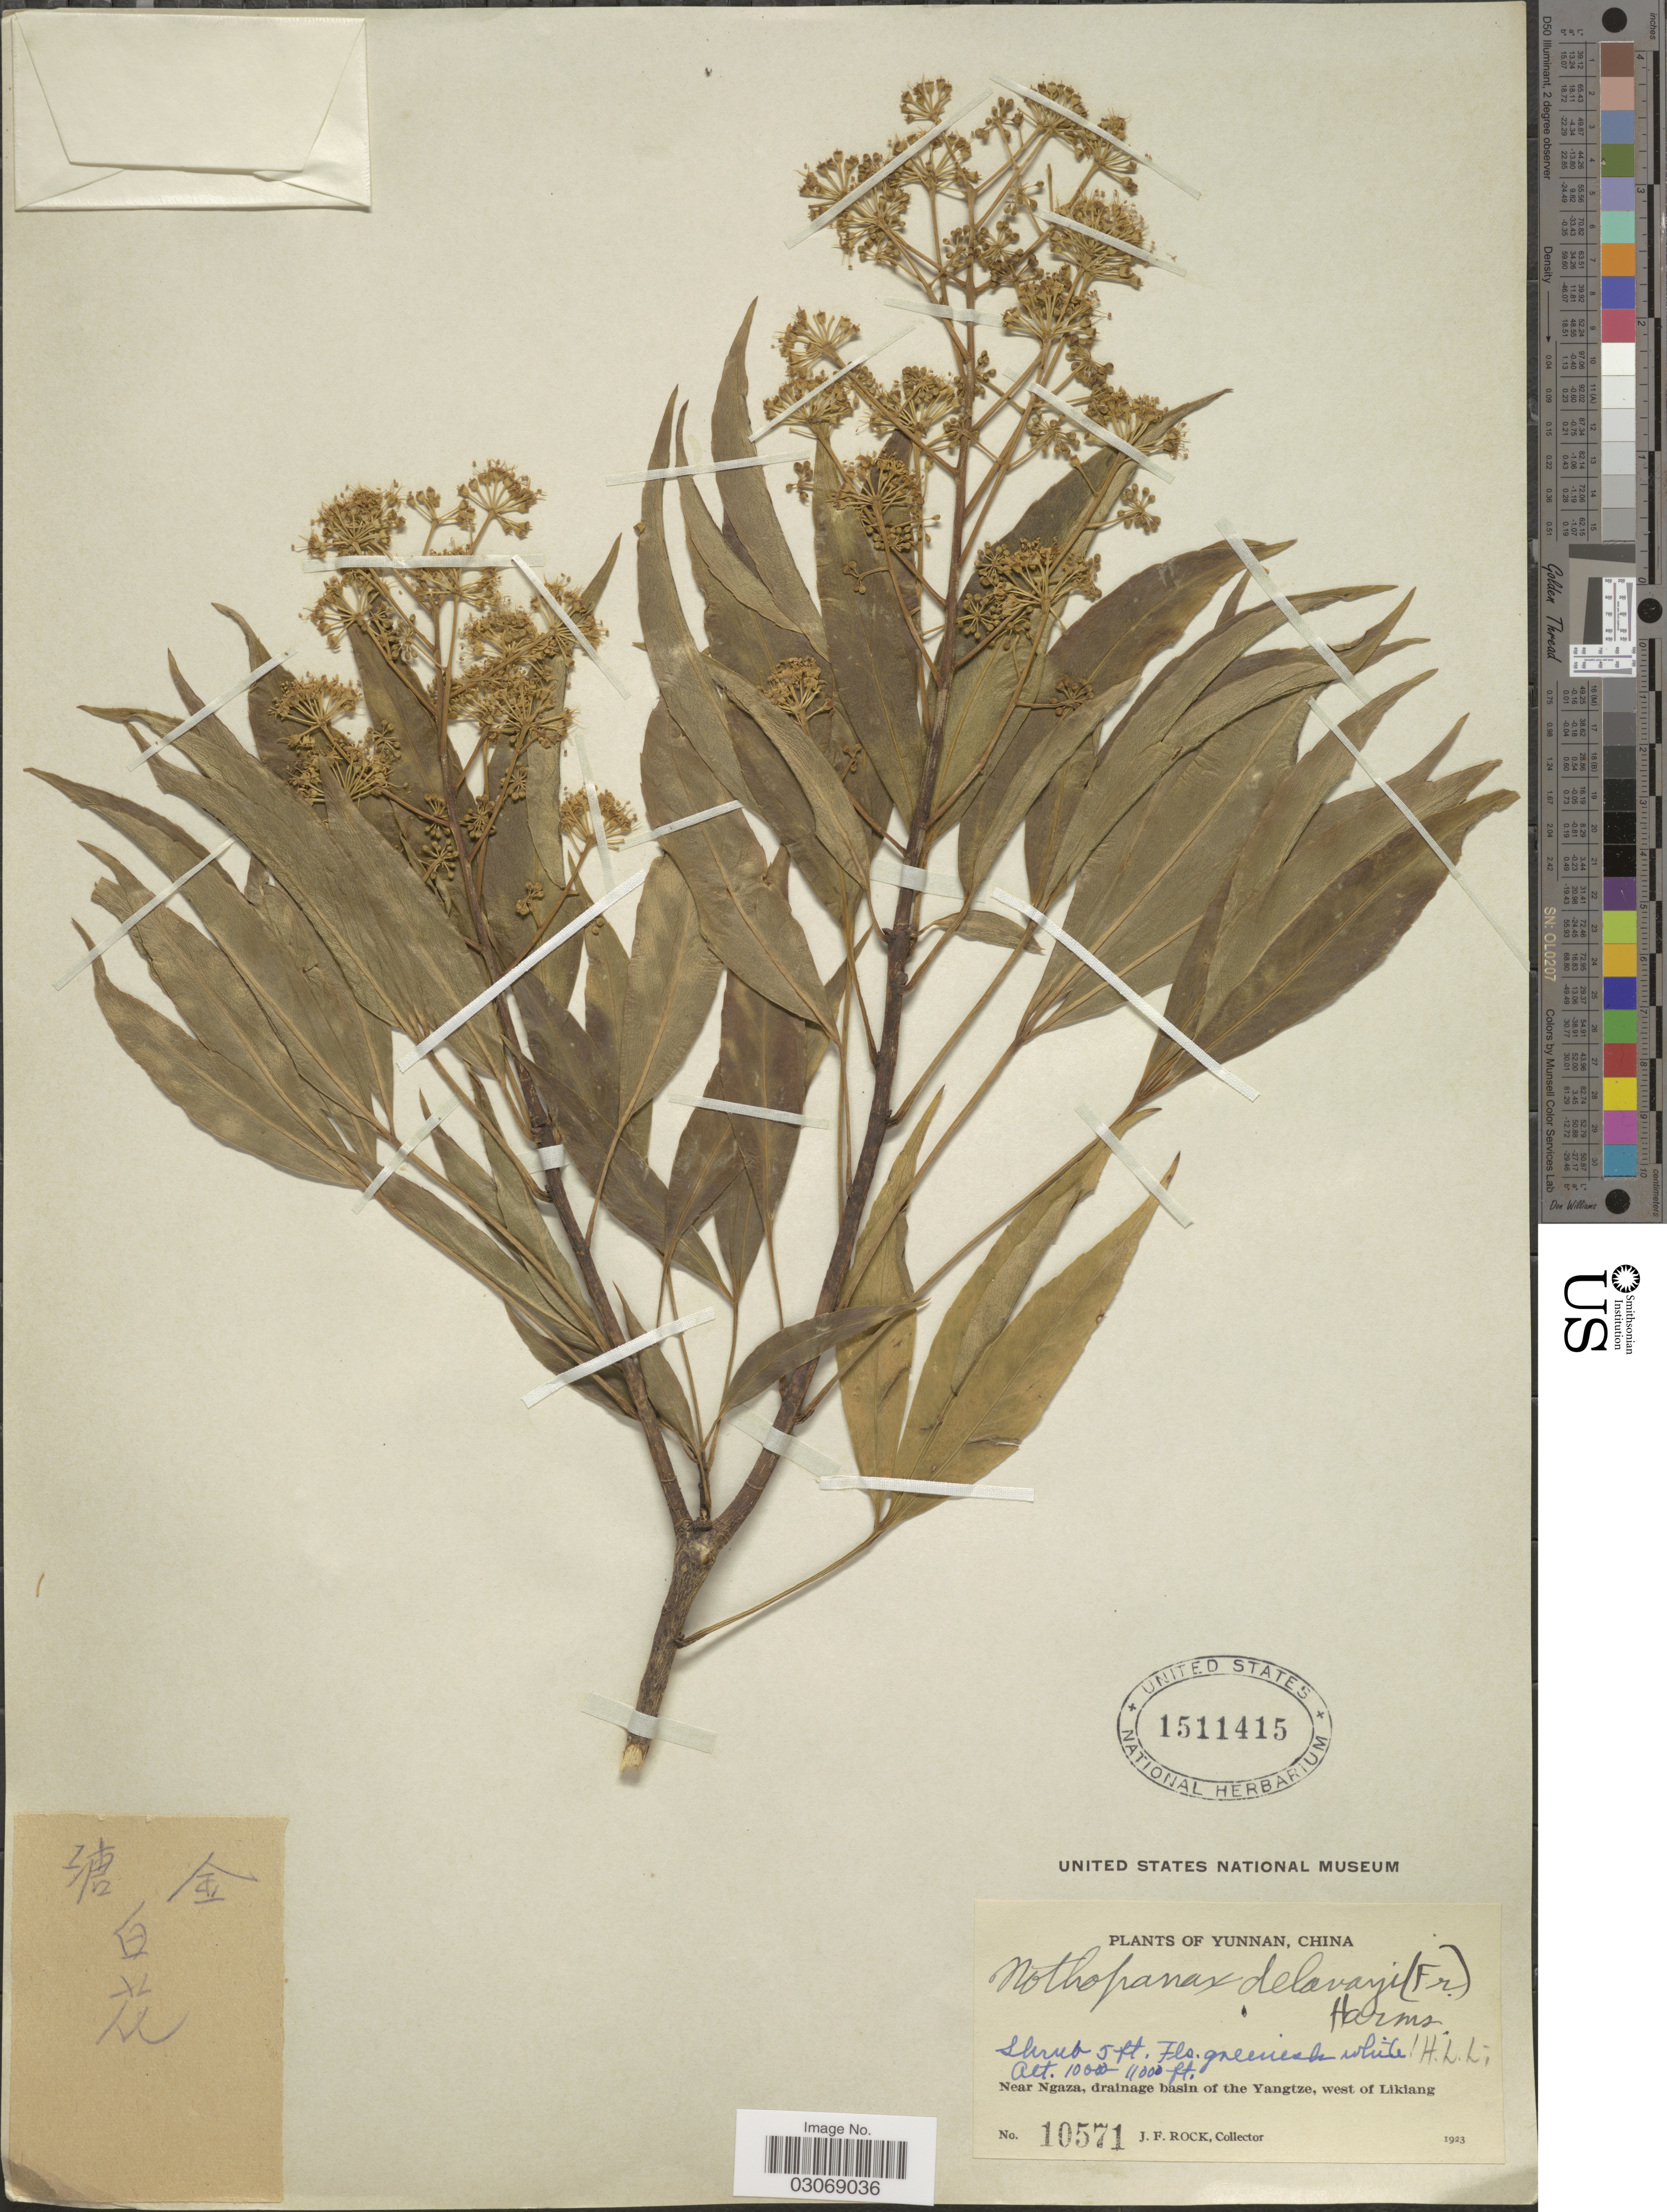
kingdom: Plantae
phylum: Tracheophyta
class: Magnoliopsida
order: Apiales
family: Araliaceae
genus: Nothopanax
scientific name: Nothopanax delavayi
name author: (Franch.) Harms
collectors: J. Rock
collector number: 10571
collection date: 1923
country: China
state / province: Yunnan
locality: Near Ngaza, drainage basin of the Yangtze, west of Likiang.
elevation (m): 3048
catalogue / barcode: US 1511415